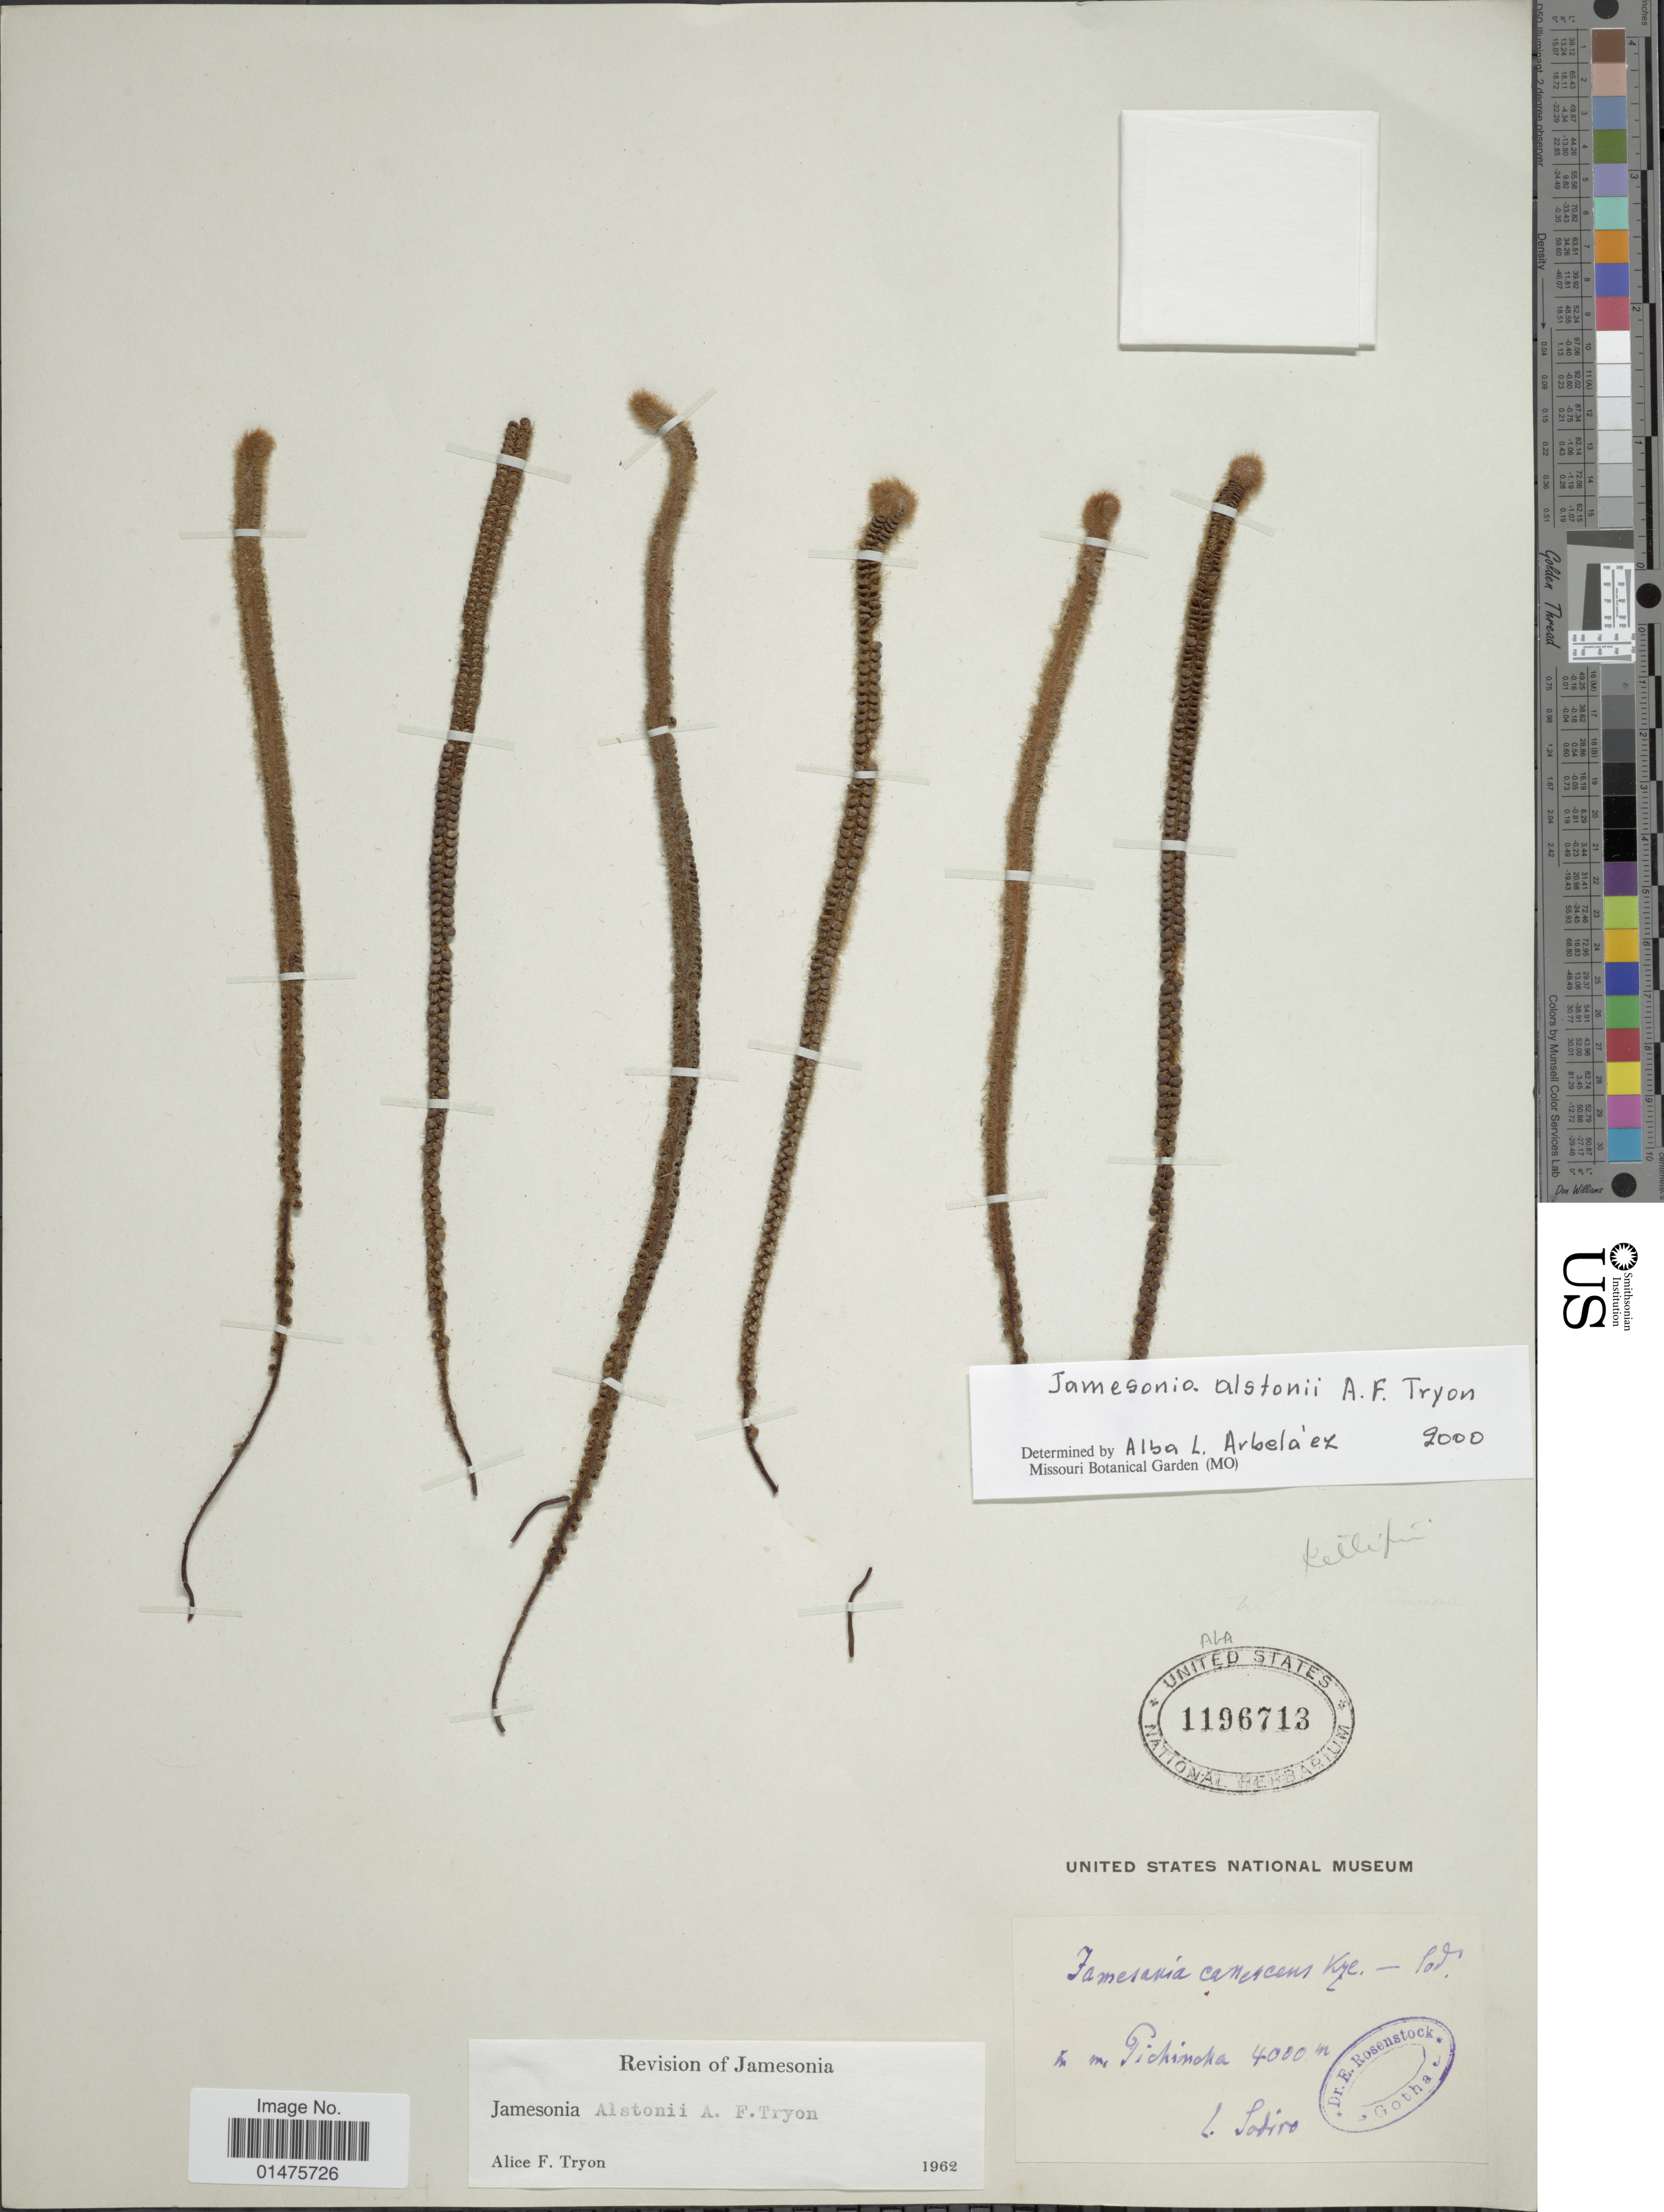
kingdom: Plantae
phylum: Tracheophyta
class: Polypodiopsida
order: Polypodiales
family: Pteridaceae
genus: Jamesonia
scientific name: Jamesonia alstonii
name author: A.F. Tryon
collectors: Sodiro, --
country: Ecuador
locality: Pichincha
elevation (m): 4000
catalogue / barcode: US 1196713